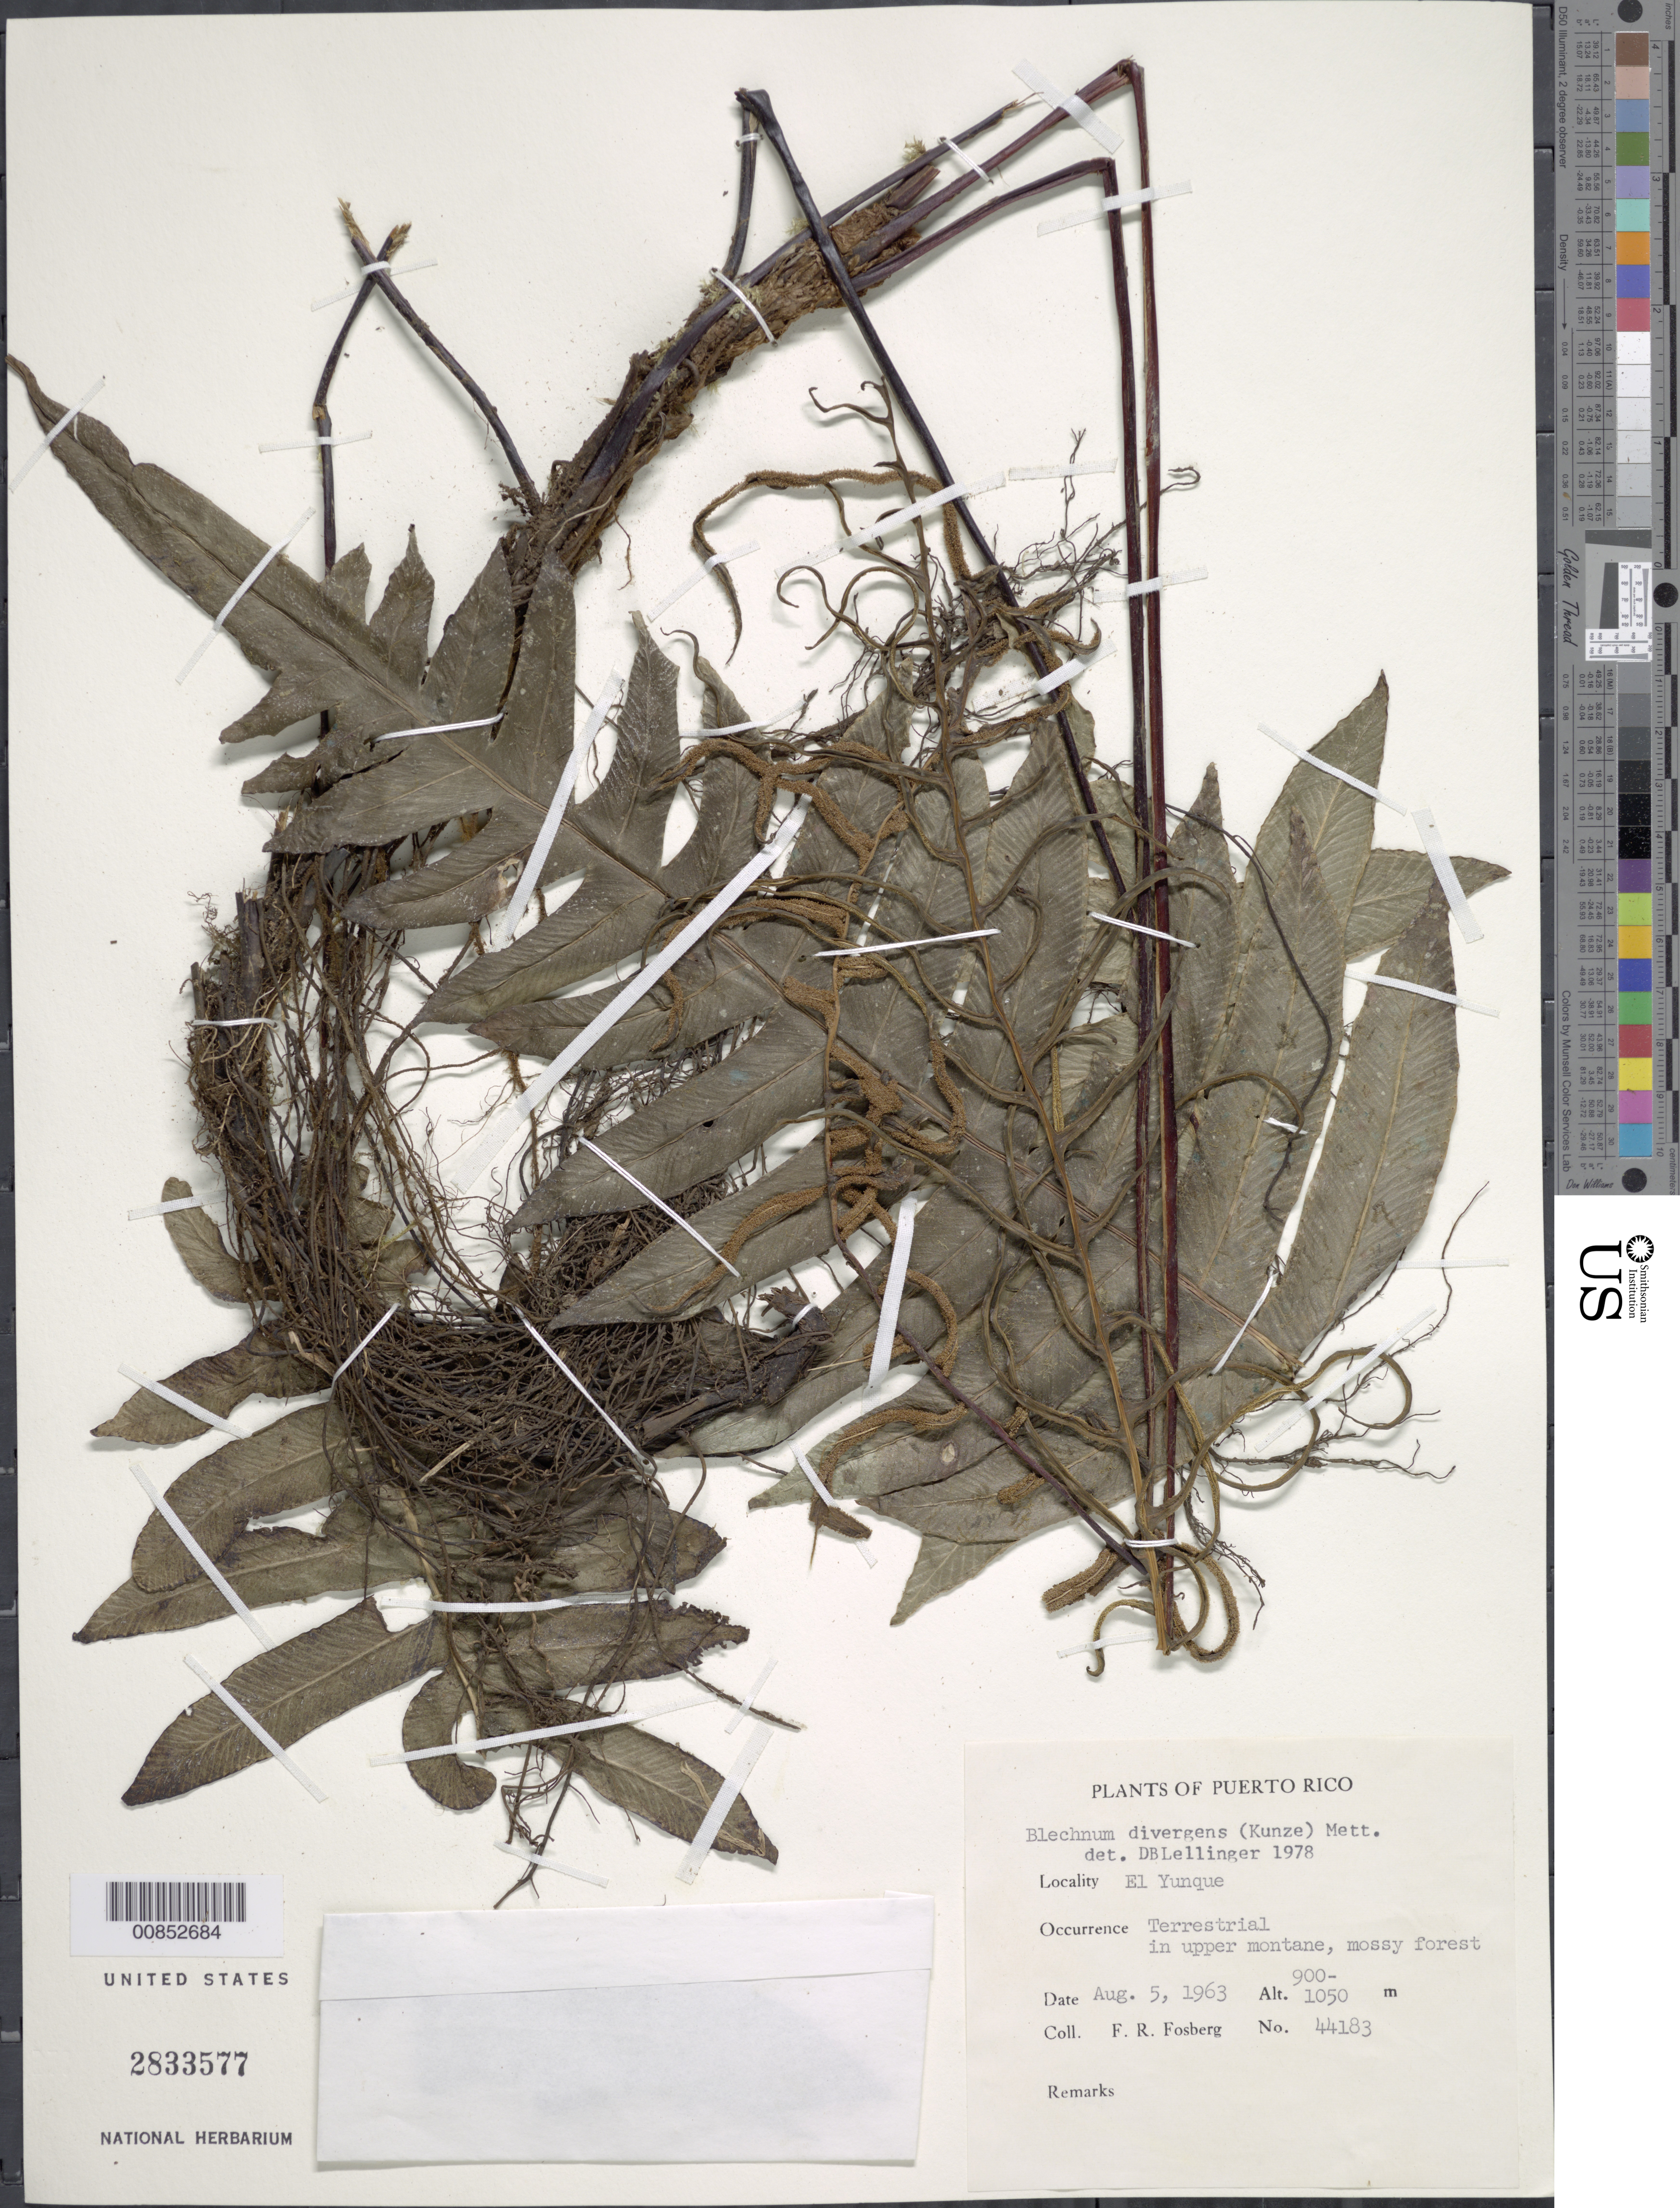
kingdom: Plantae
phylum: Tracheophyta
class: Polypodiopsida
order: Polypodiales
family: Blechnaceae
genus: Blechnum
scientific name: Blechnum exaltatum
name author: (Fée) Duek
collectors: F. R. Fosberg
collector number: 44183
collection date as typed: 05 Aug 1963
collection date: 1963-08-05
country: Puerto Rico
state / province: Río Grande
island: Puerto Rico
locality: El Yunque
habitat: Upper montane, mossy forest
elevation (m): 900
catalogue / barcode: US 2833577